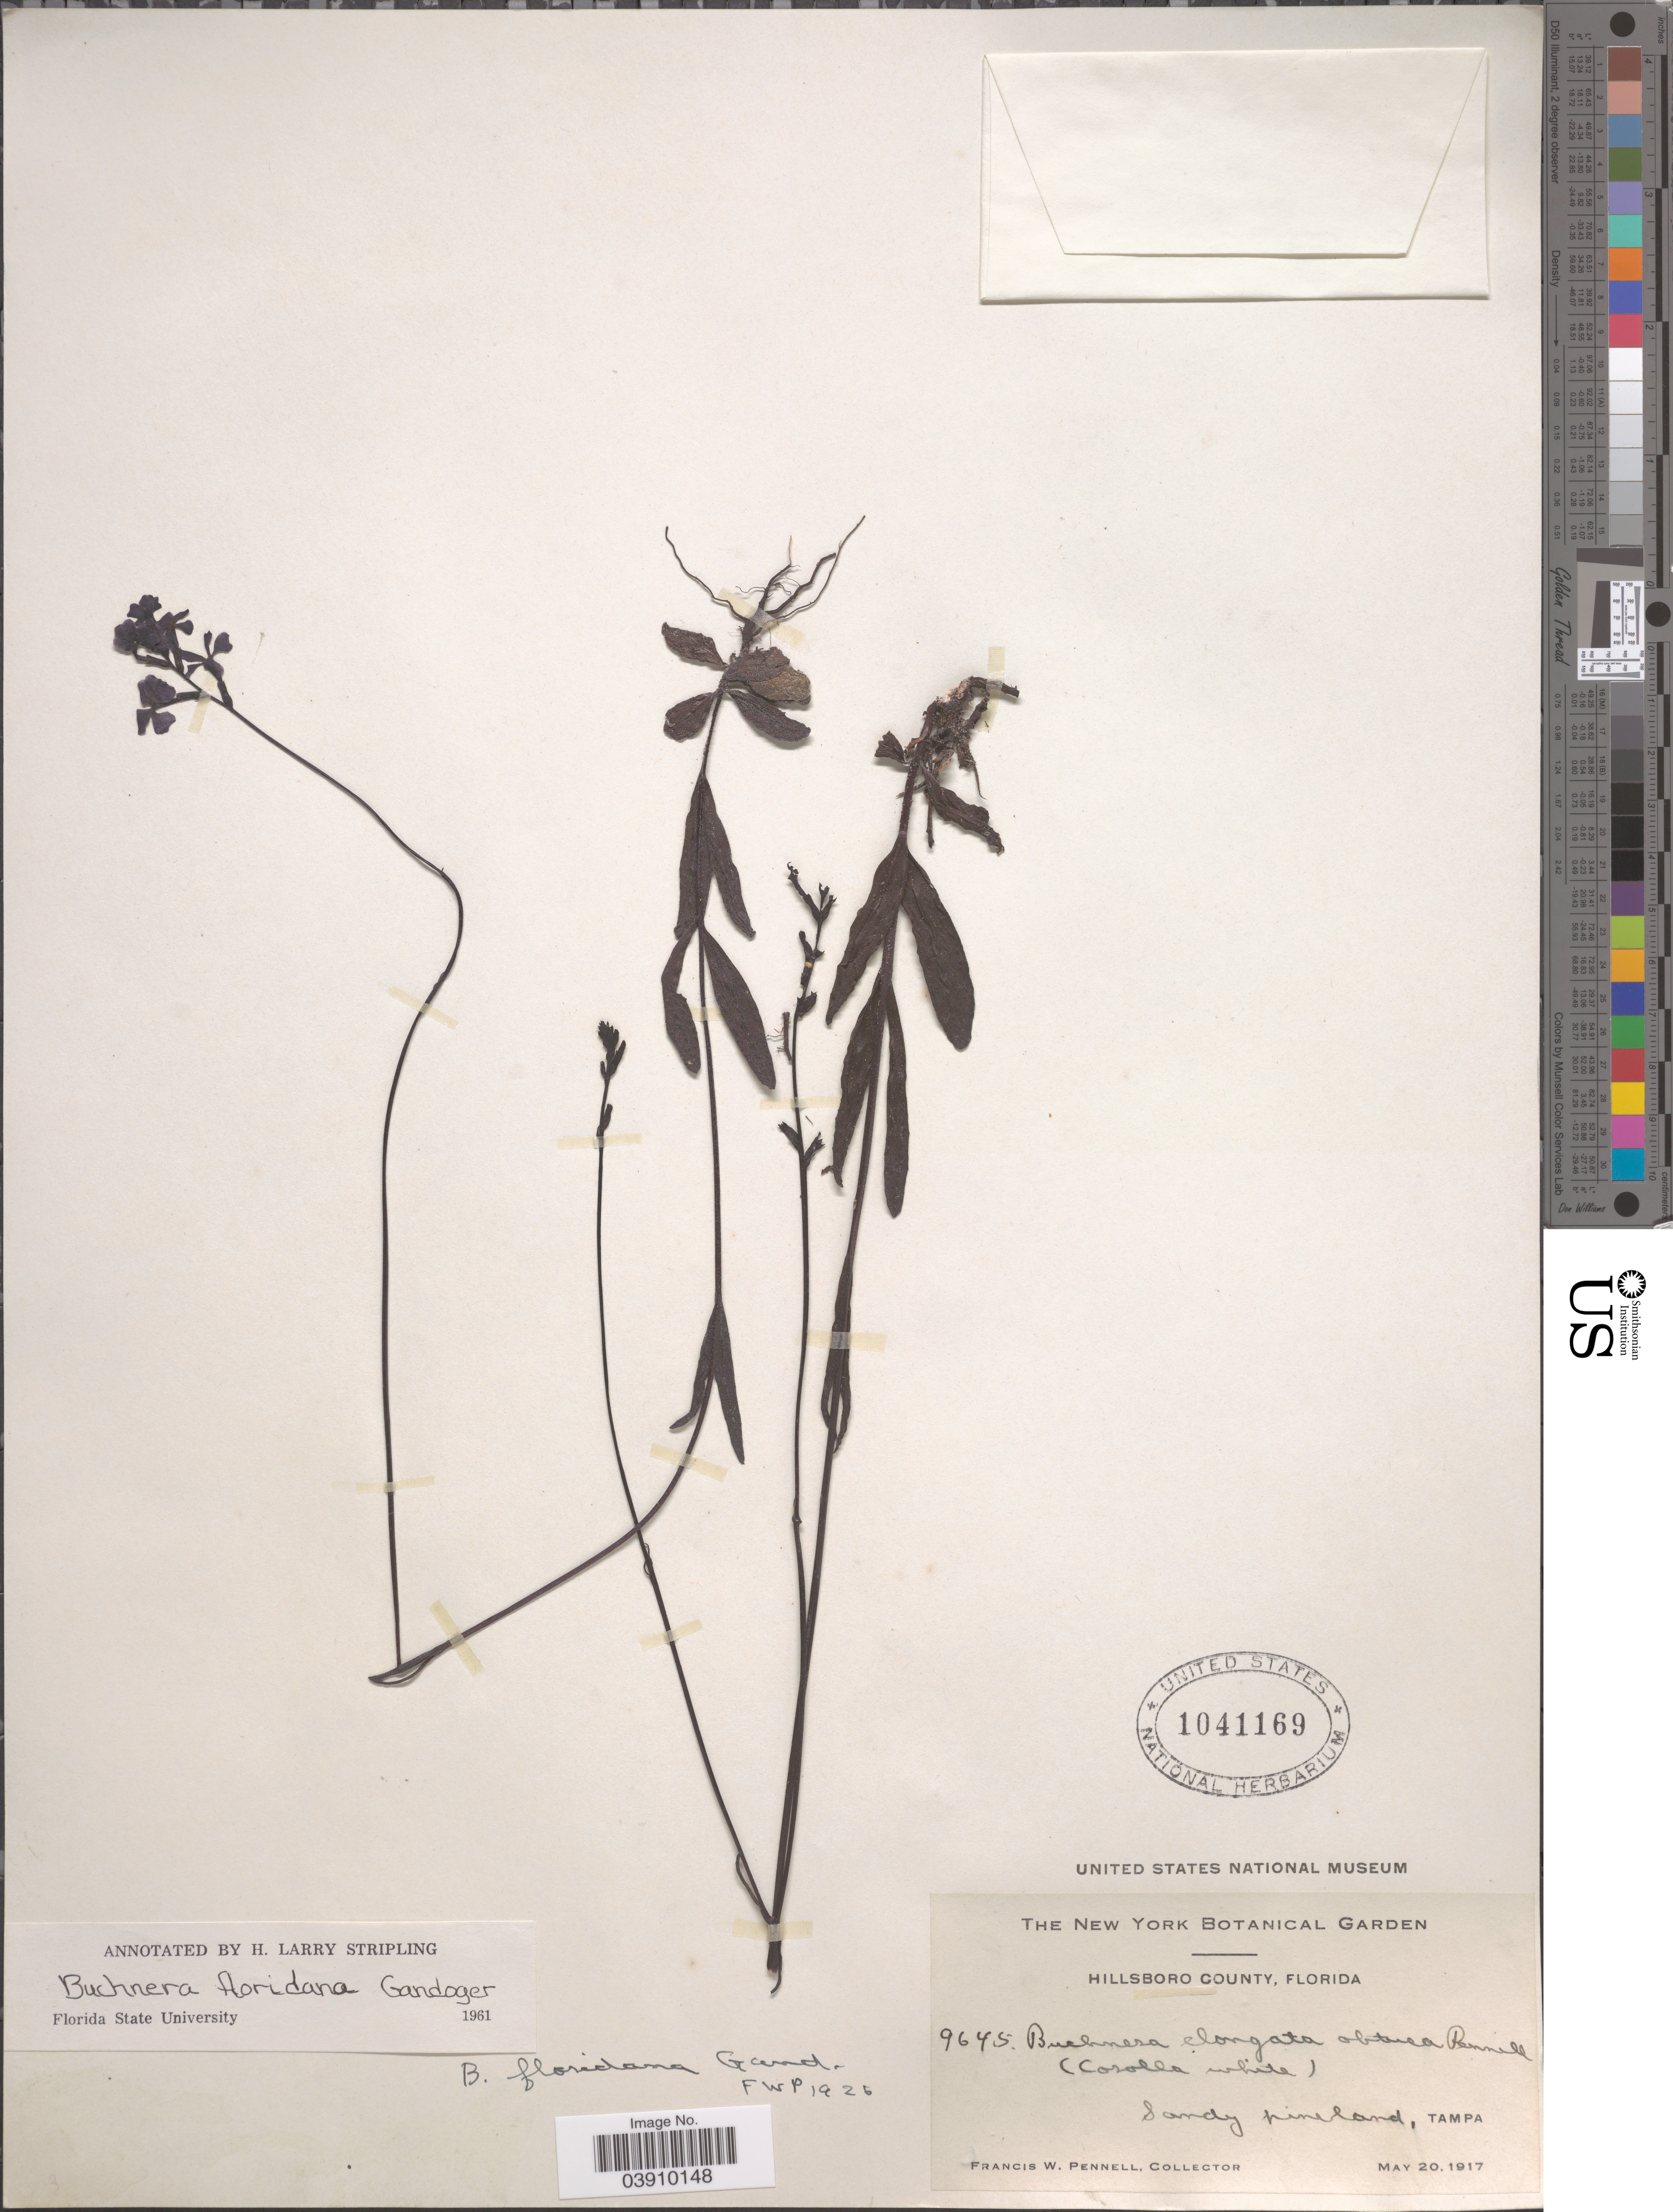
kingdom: Plantae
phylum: Tracheophyta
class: Magnoliopsida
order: Lamiales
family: Orobanchaceae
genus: Buchnera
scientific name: Buchnera floridana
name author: Gand.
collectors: F. W. Pennell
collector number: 9645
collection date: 1917-05-20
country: United States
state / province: Florida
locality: Hillsboro County. Tampa.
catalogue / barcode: US 1041169